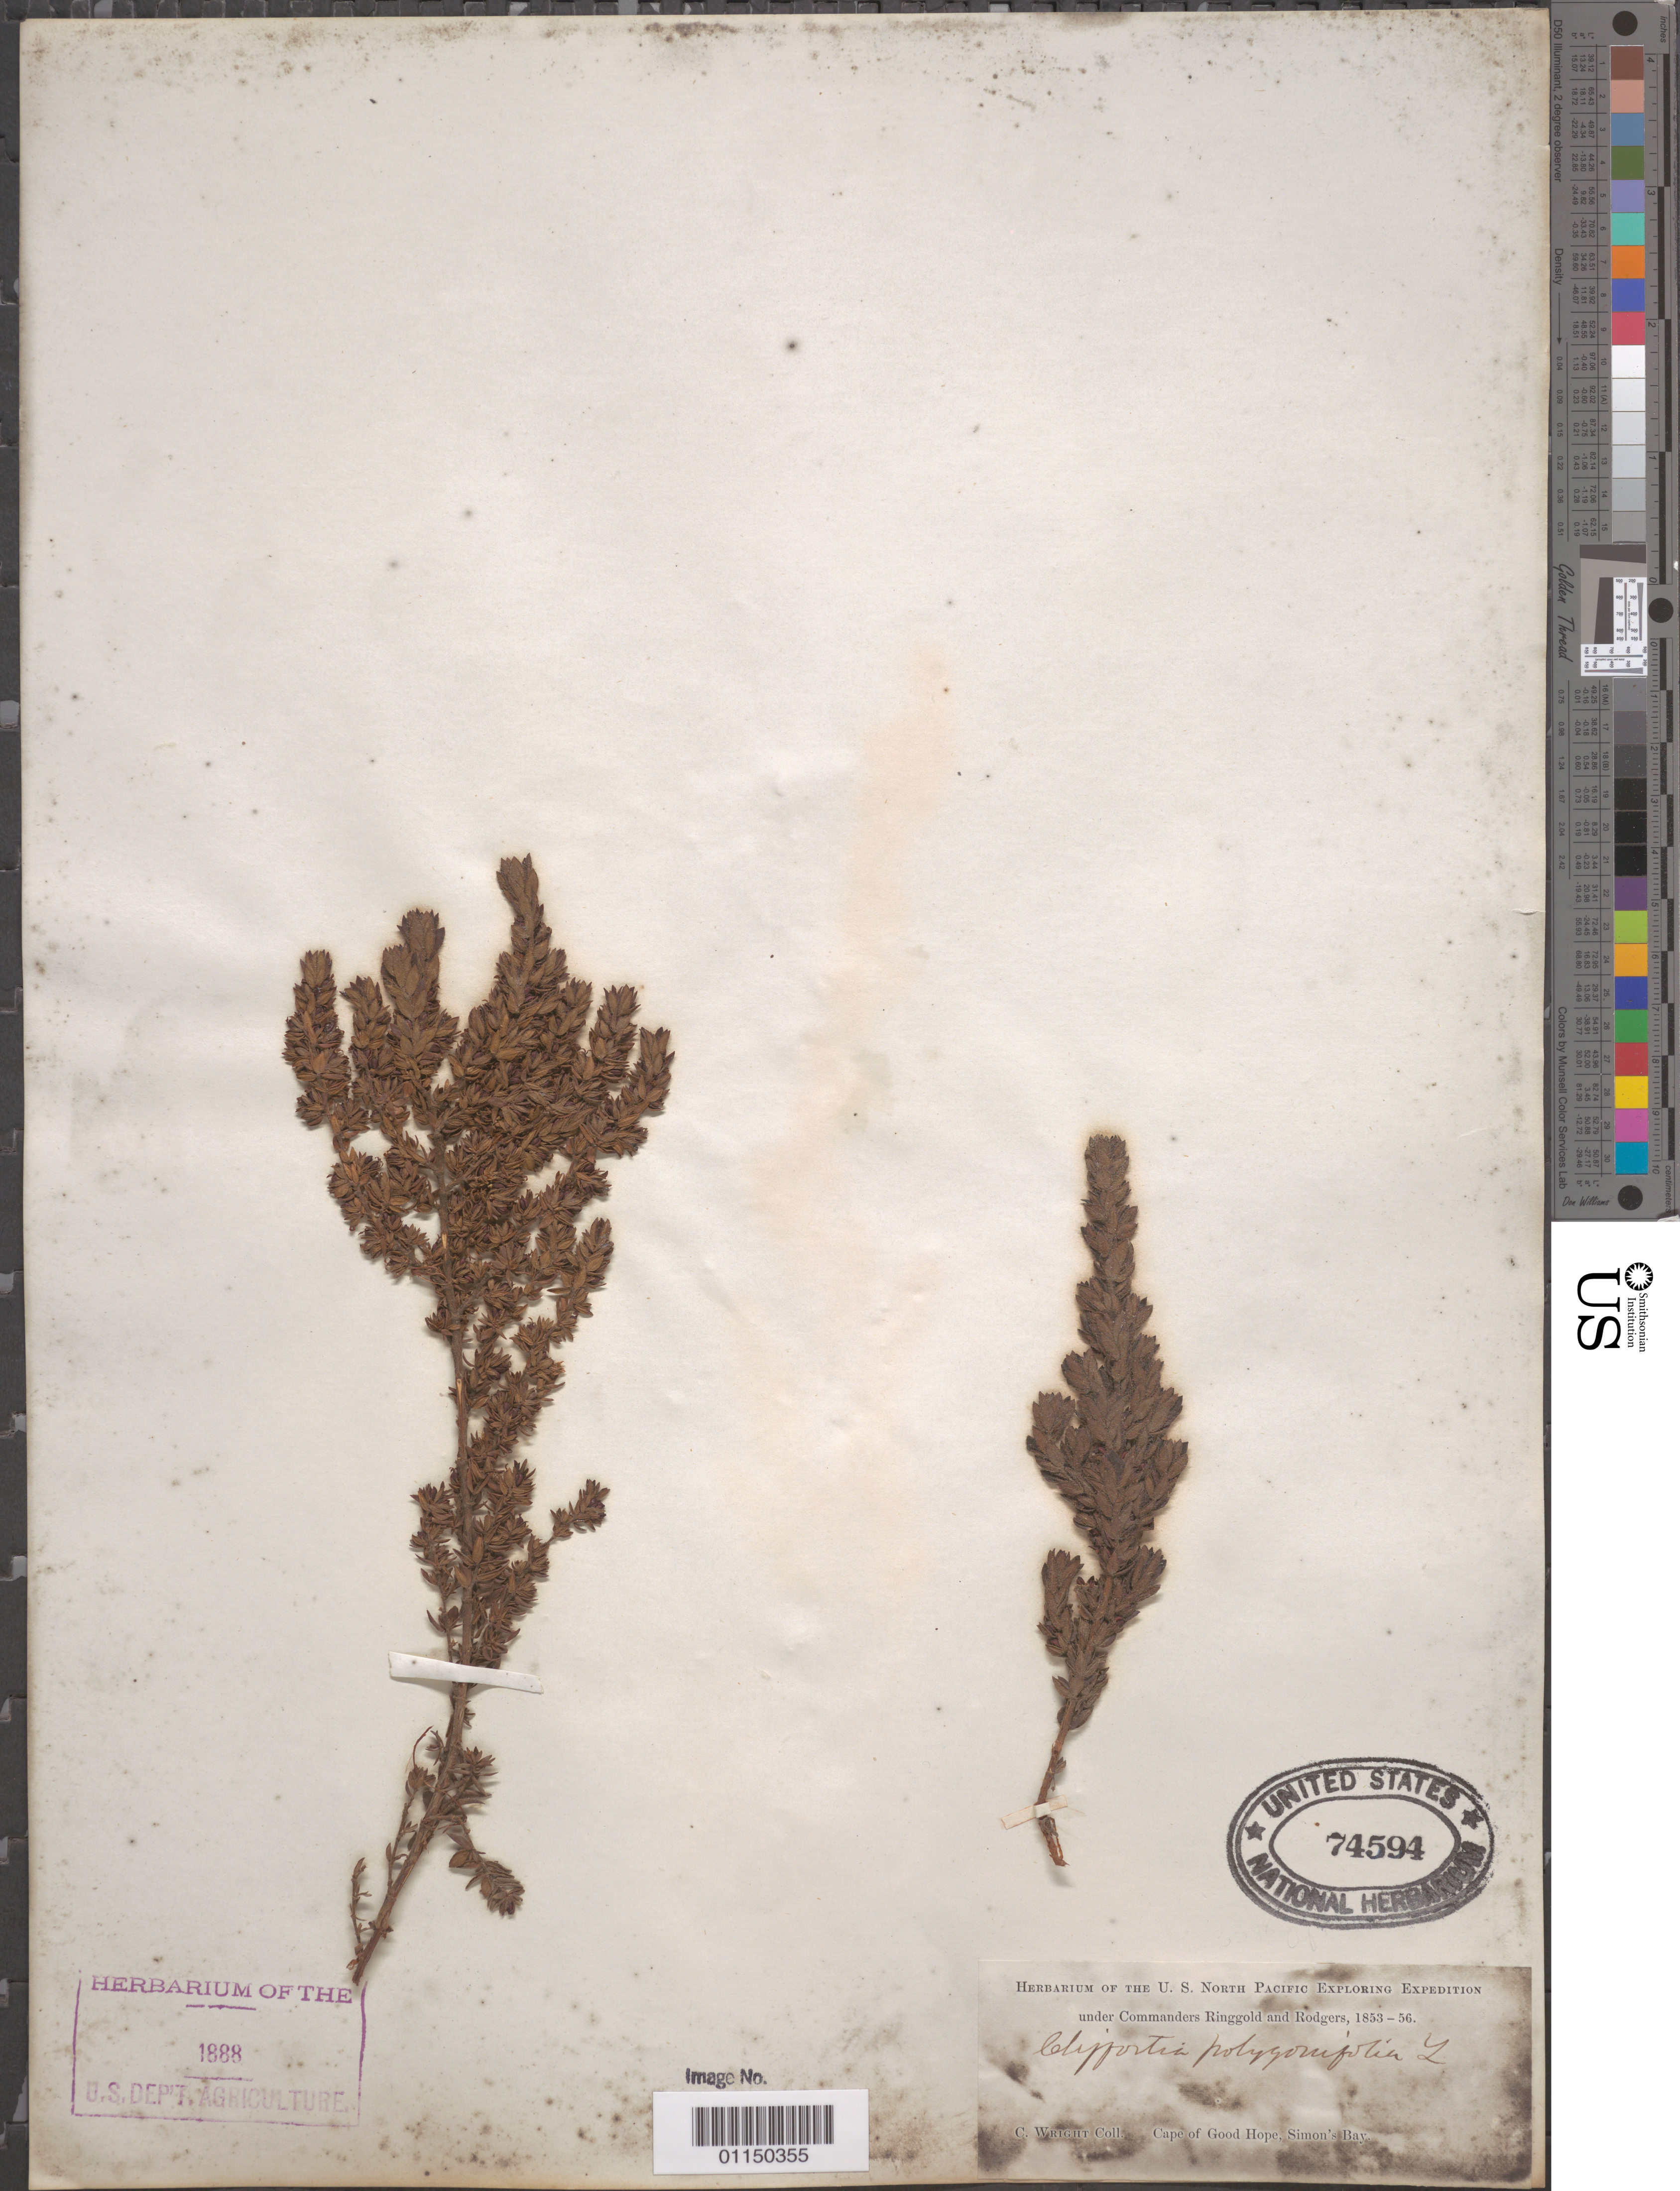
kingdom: Plantae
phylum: Tracheophyta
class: Magnoliopsida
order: Rosales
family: Rosaceae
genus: Cliffortia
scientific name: Cliffortia polygonifolia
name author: L.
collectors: C. Wright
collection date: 1853/1856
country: South Africa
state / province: Western Cape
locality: Cape of Good Hope, Simon's Bay.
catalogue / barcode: US 74594